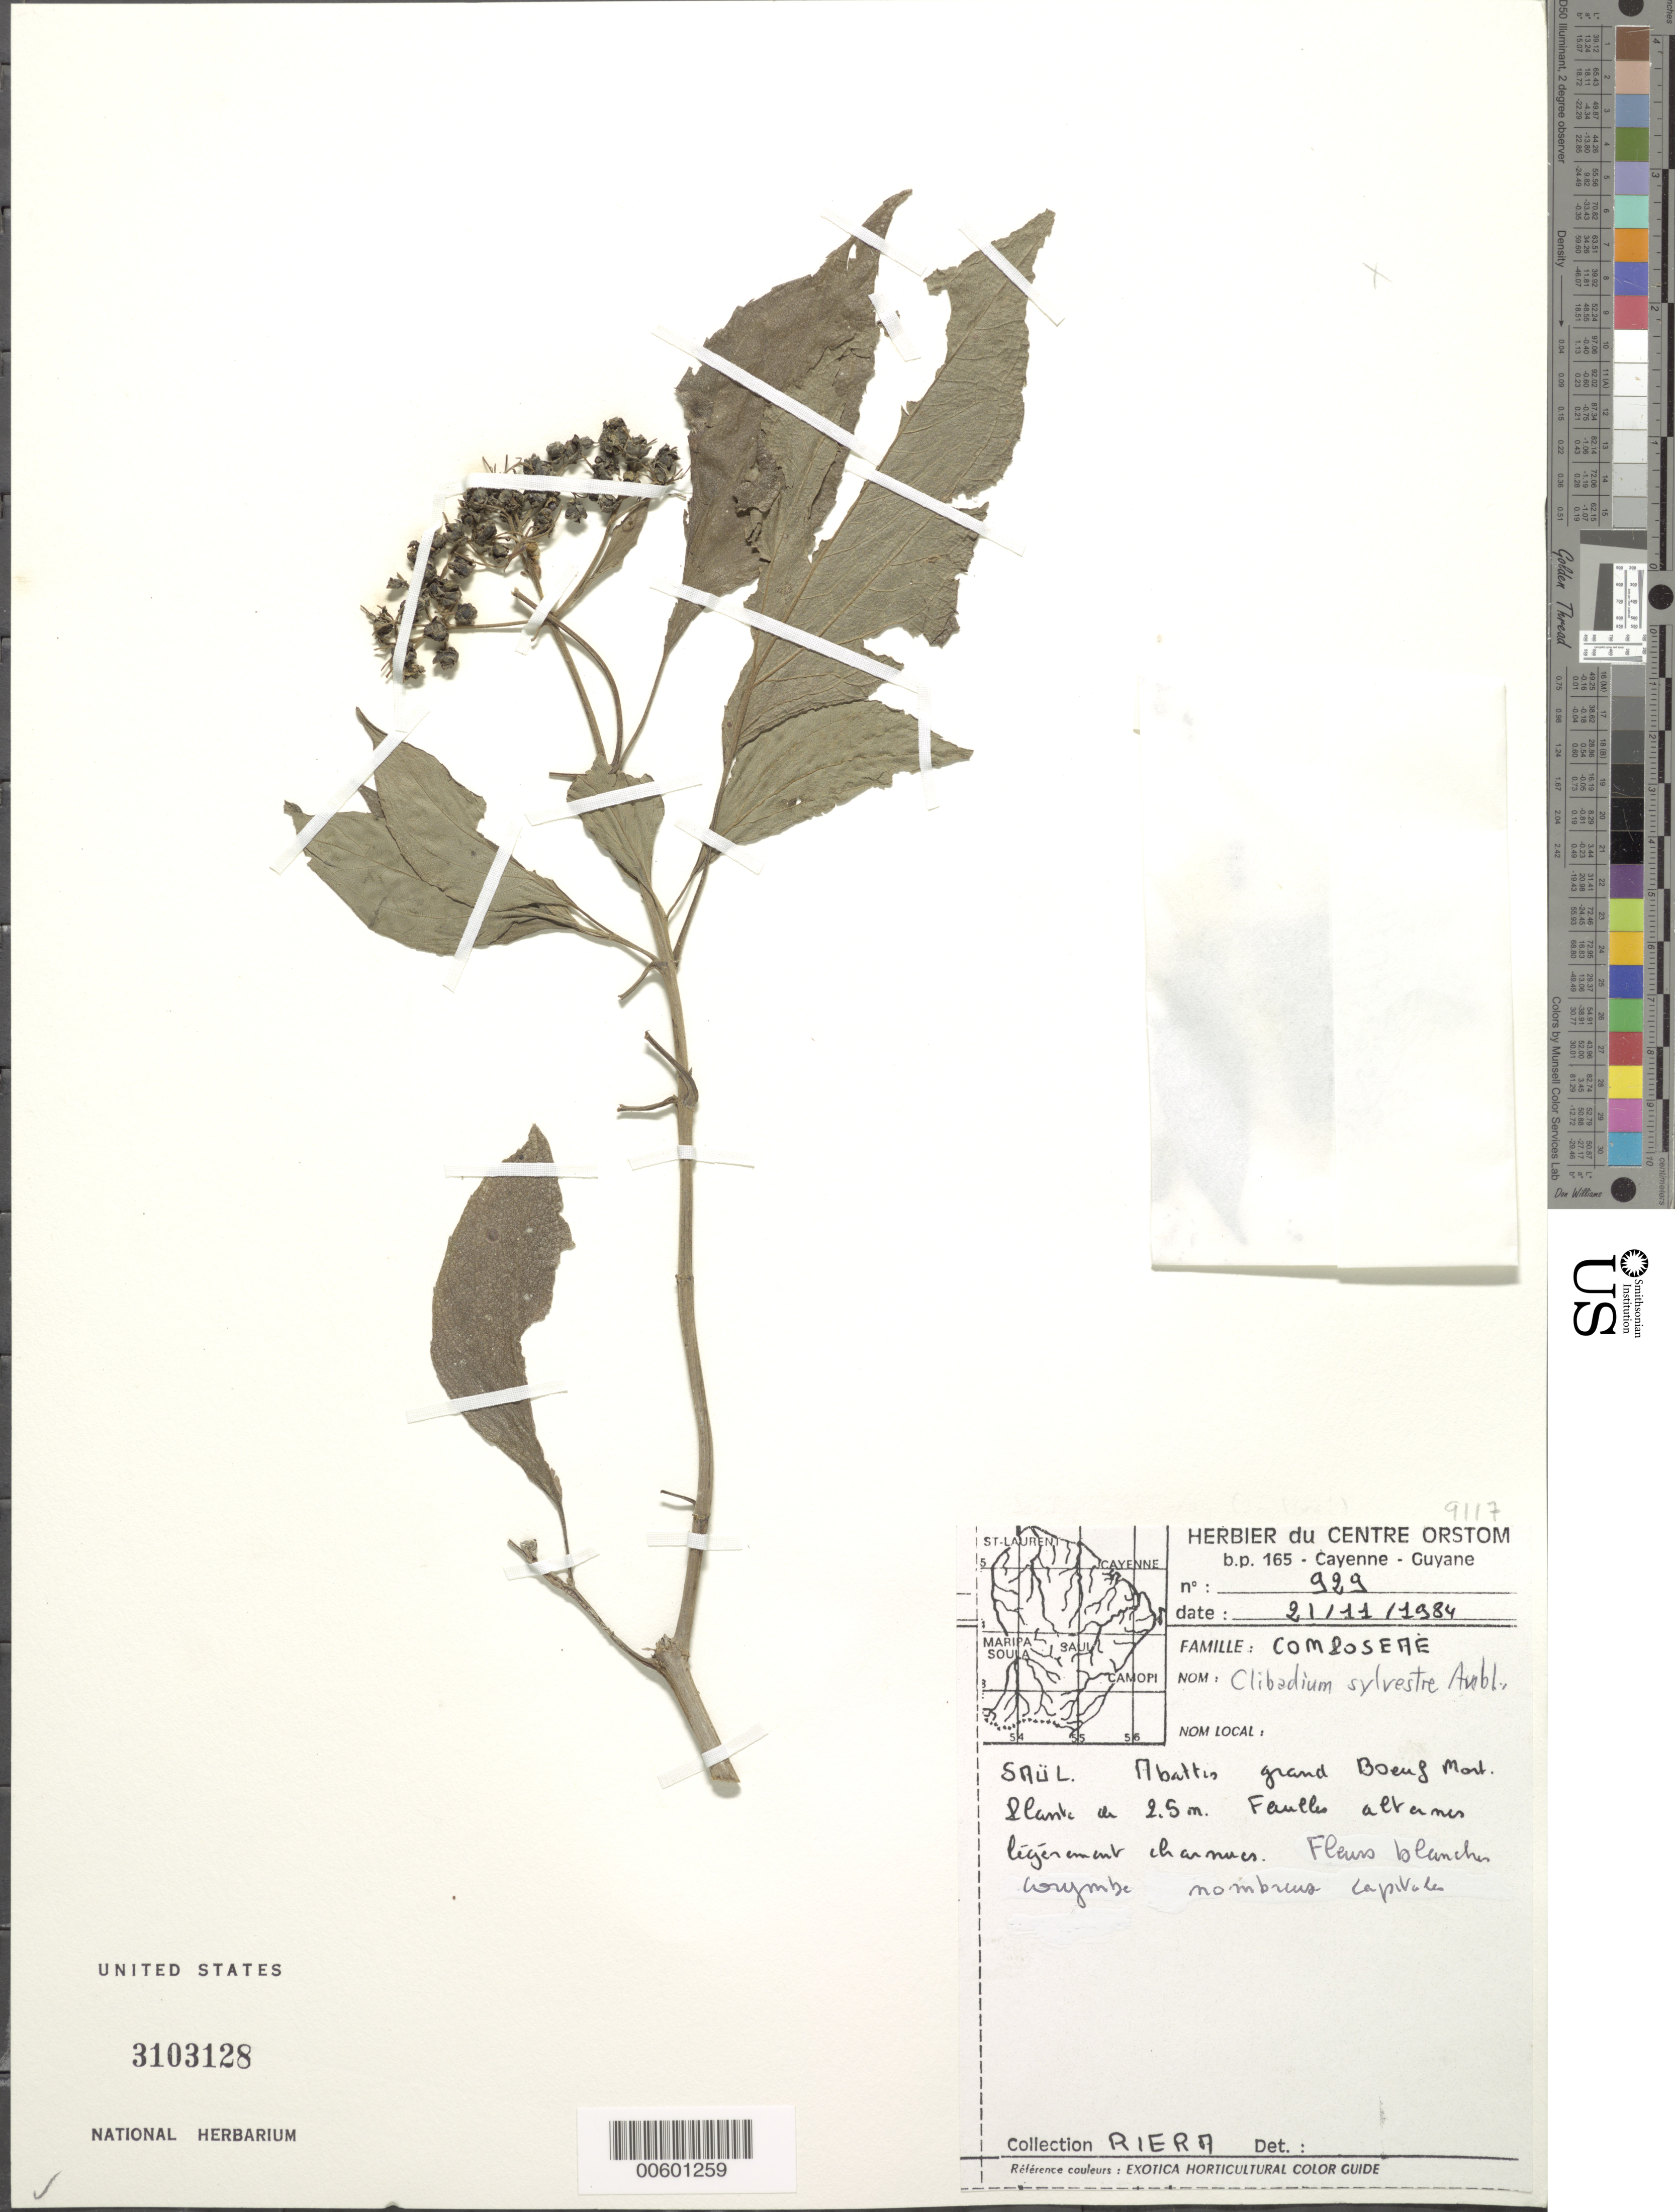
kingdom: Plantae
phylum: Tracheophyta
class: Magnoliopsida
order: Asterales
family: Asteraceae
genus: Clibadium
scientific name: Clibadium sylvestre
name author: (Aubl.) Baill.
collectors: B. Riéra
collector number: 929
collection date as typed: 21-Nov-84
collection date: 1984-11-21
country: French Guiana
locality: Saül, Grand Boeuf Mort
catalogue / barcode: US 3103128